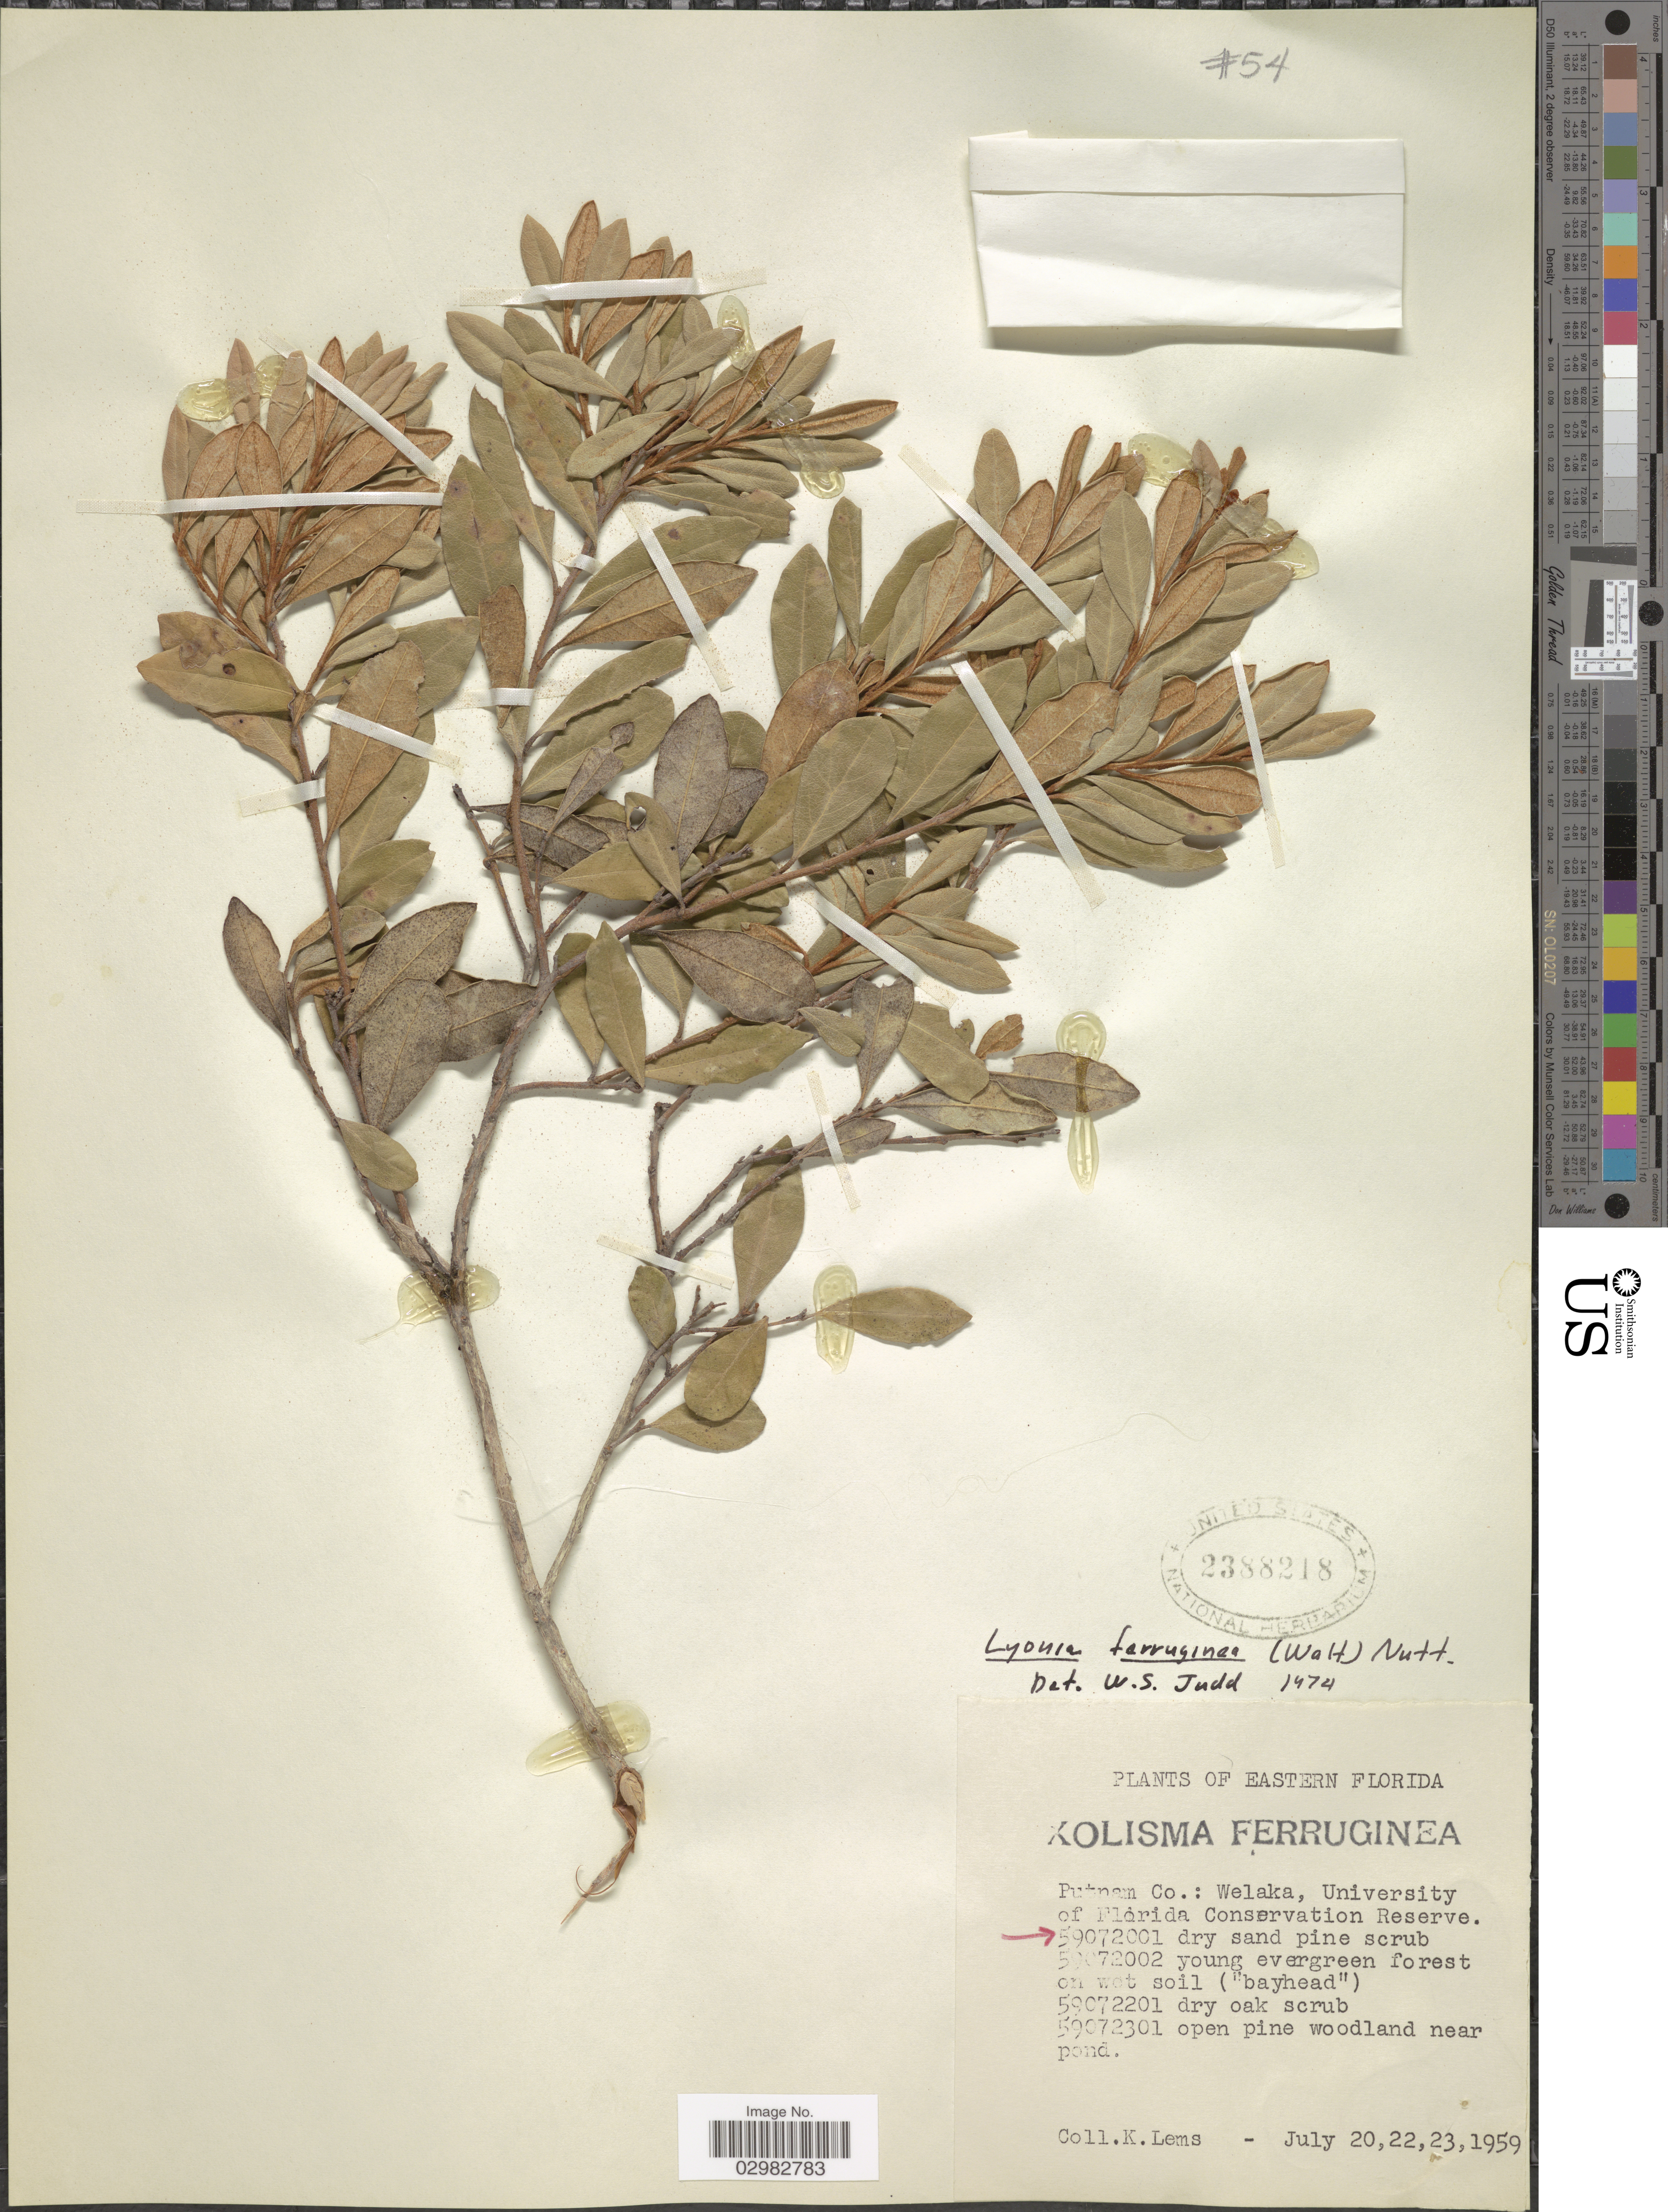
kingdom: Plantae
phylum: Tracheophyta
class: Magnoliopsida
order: Ericales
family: Ericaceae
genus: Lyonia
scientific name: Lyonia fruticosa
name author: (Michx.) G.S. Torr.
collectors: K. Lems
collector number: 59072001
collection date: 1959-07-20/1959-07-23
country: United States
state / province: Florida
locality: Eastern Florida, Putnam Co., Welaka, University of Florida Conservation Reserve.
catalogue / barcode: US 2388218